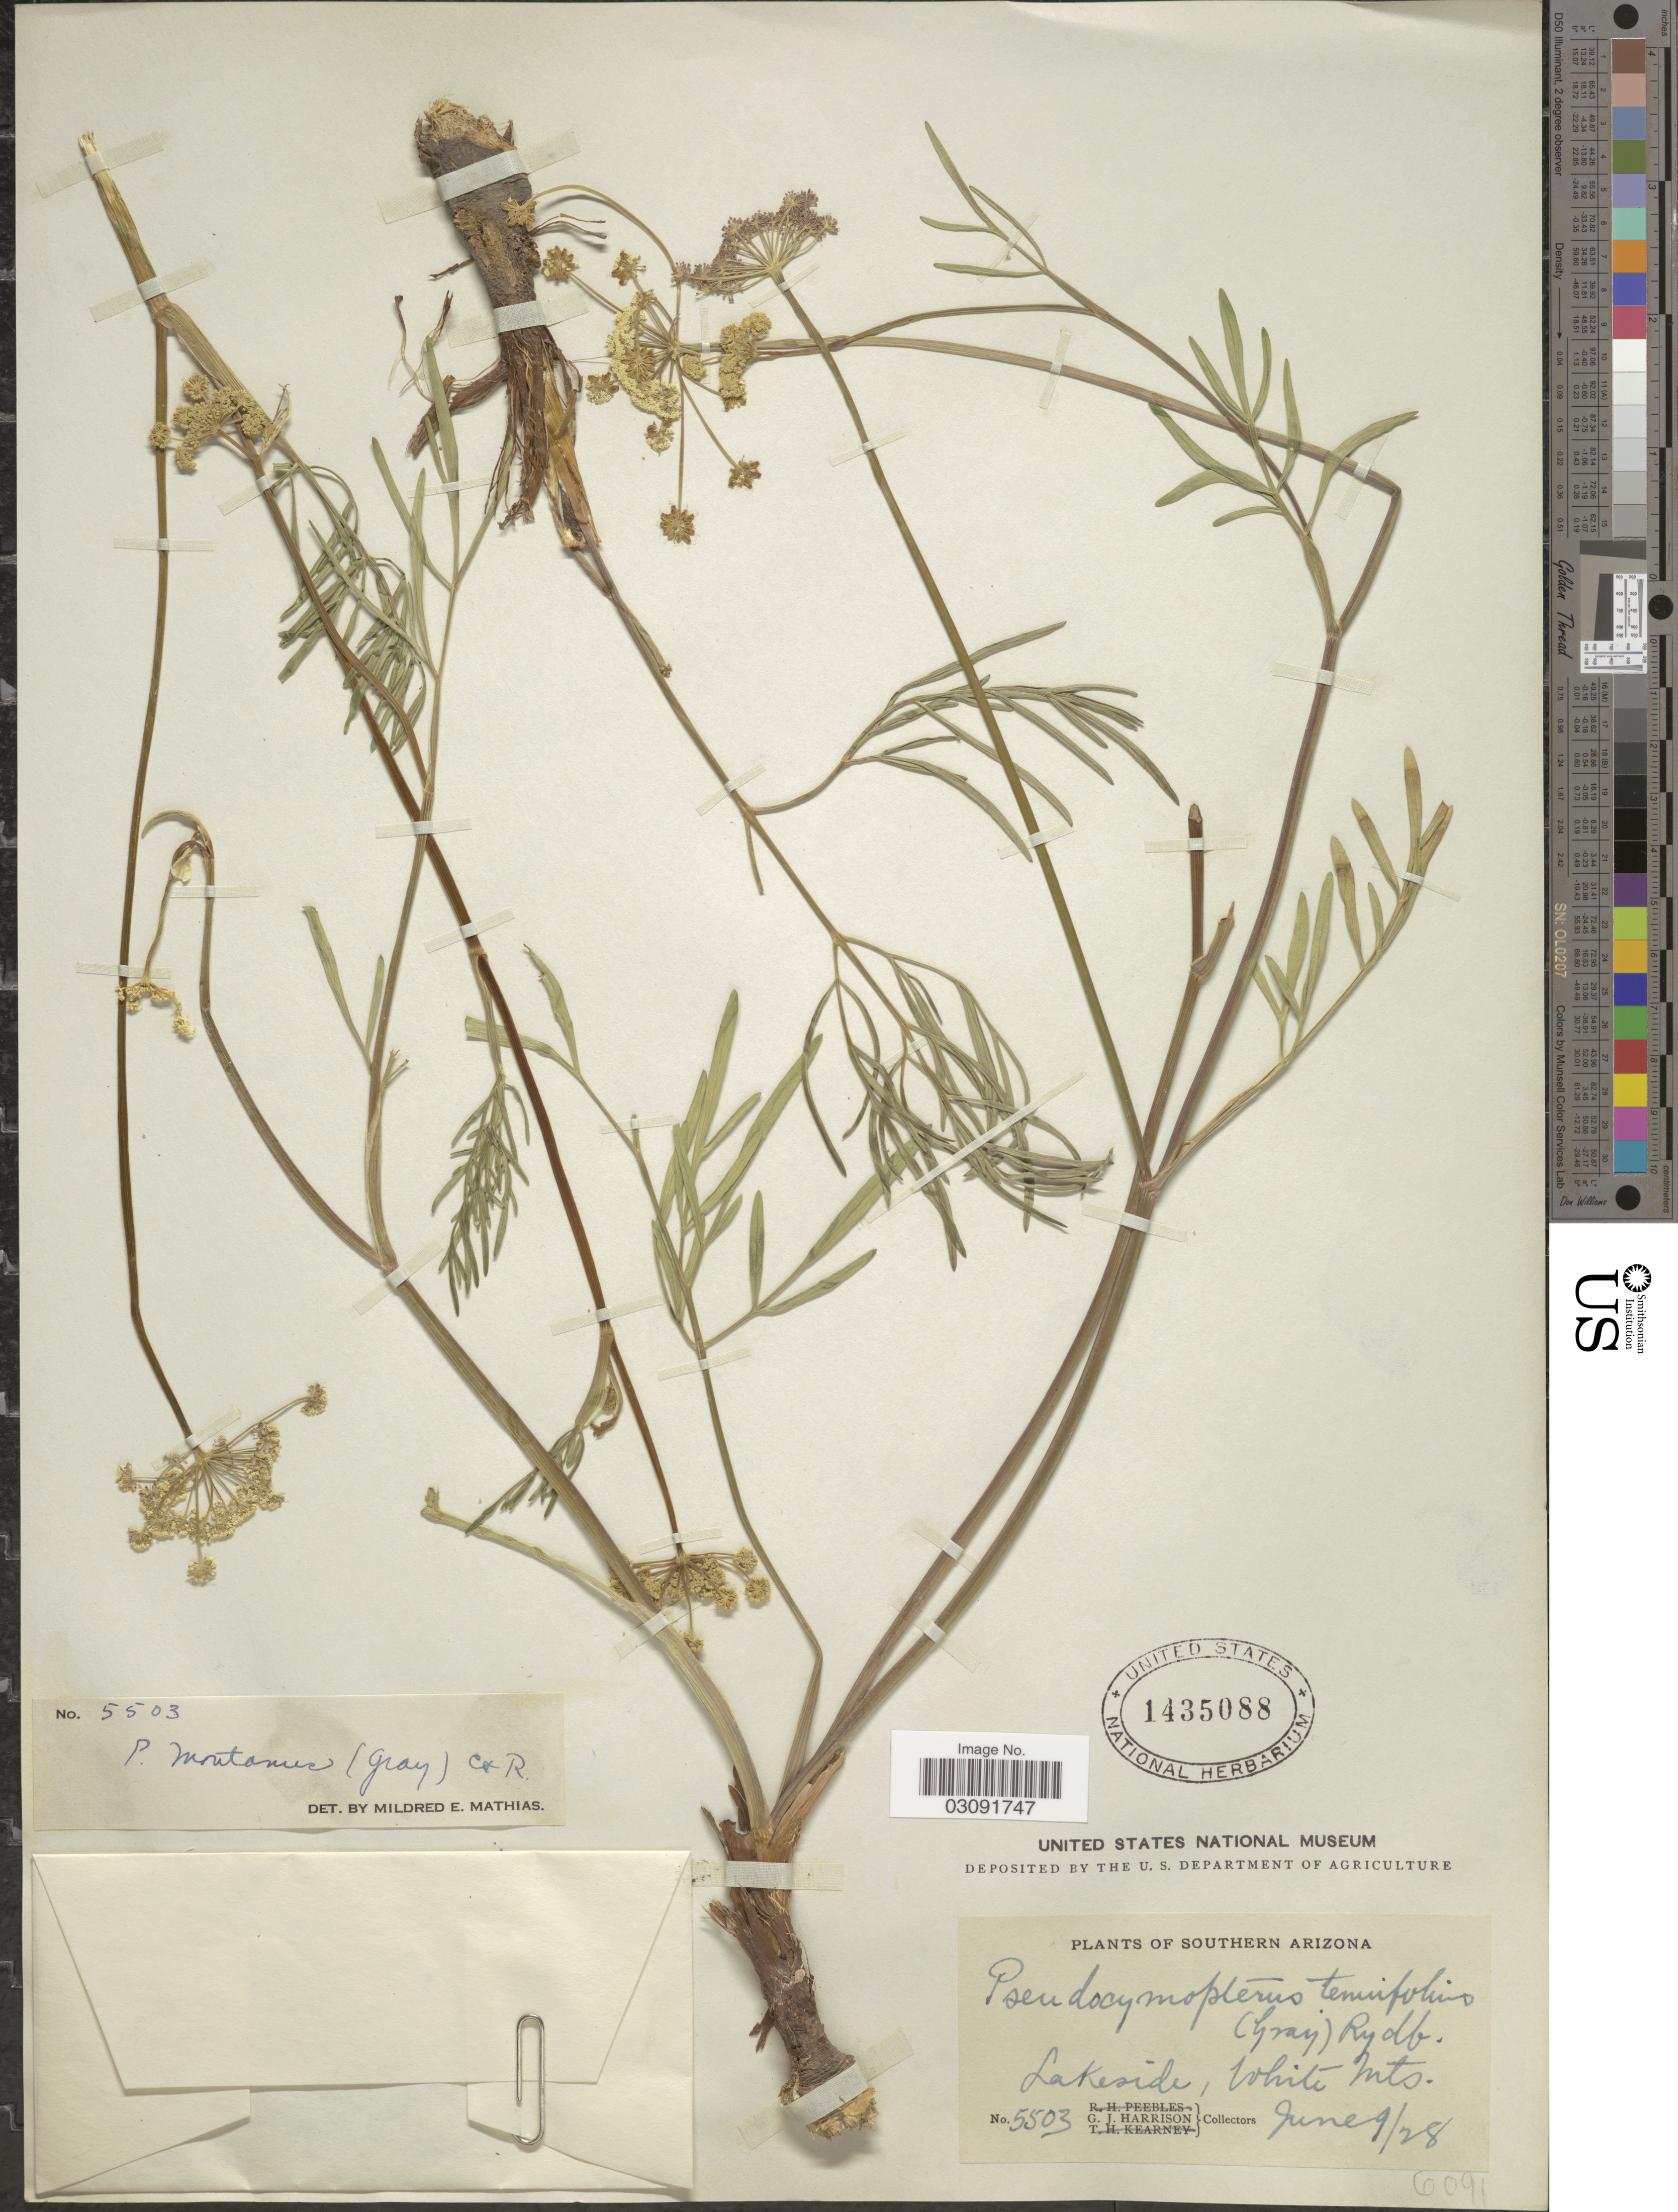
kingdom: Plantae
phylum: Tracheophyta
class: Magnoliopsida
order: Apiales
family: Apiaceae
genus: Pseudocymopterus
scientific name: Pseudocymopterus montanus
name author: (A. Gray) J.M. Coult. & Rose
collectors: G. J. Harrison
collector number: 5503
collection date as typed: Transcribed d/m/y: 9/6/28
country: United States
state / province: Arizona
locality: Southern Arizona, Lakeside, White Mts.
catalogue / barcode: US 1435088